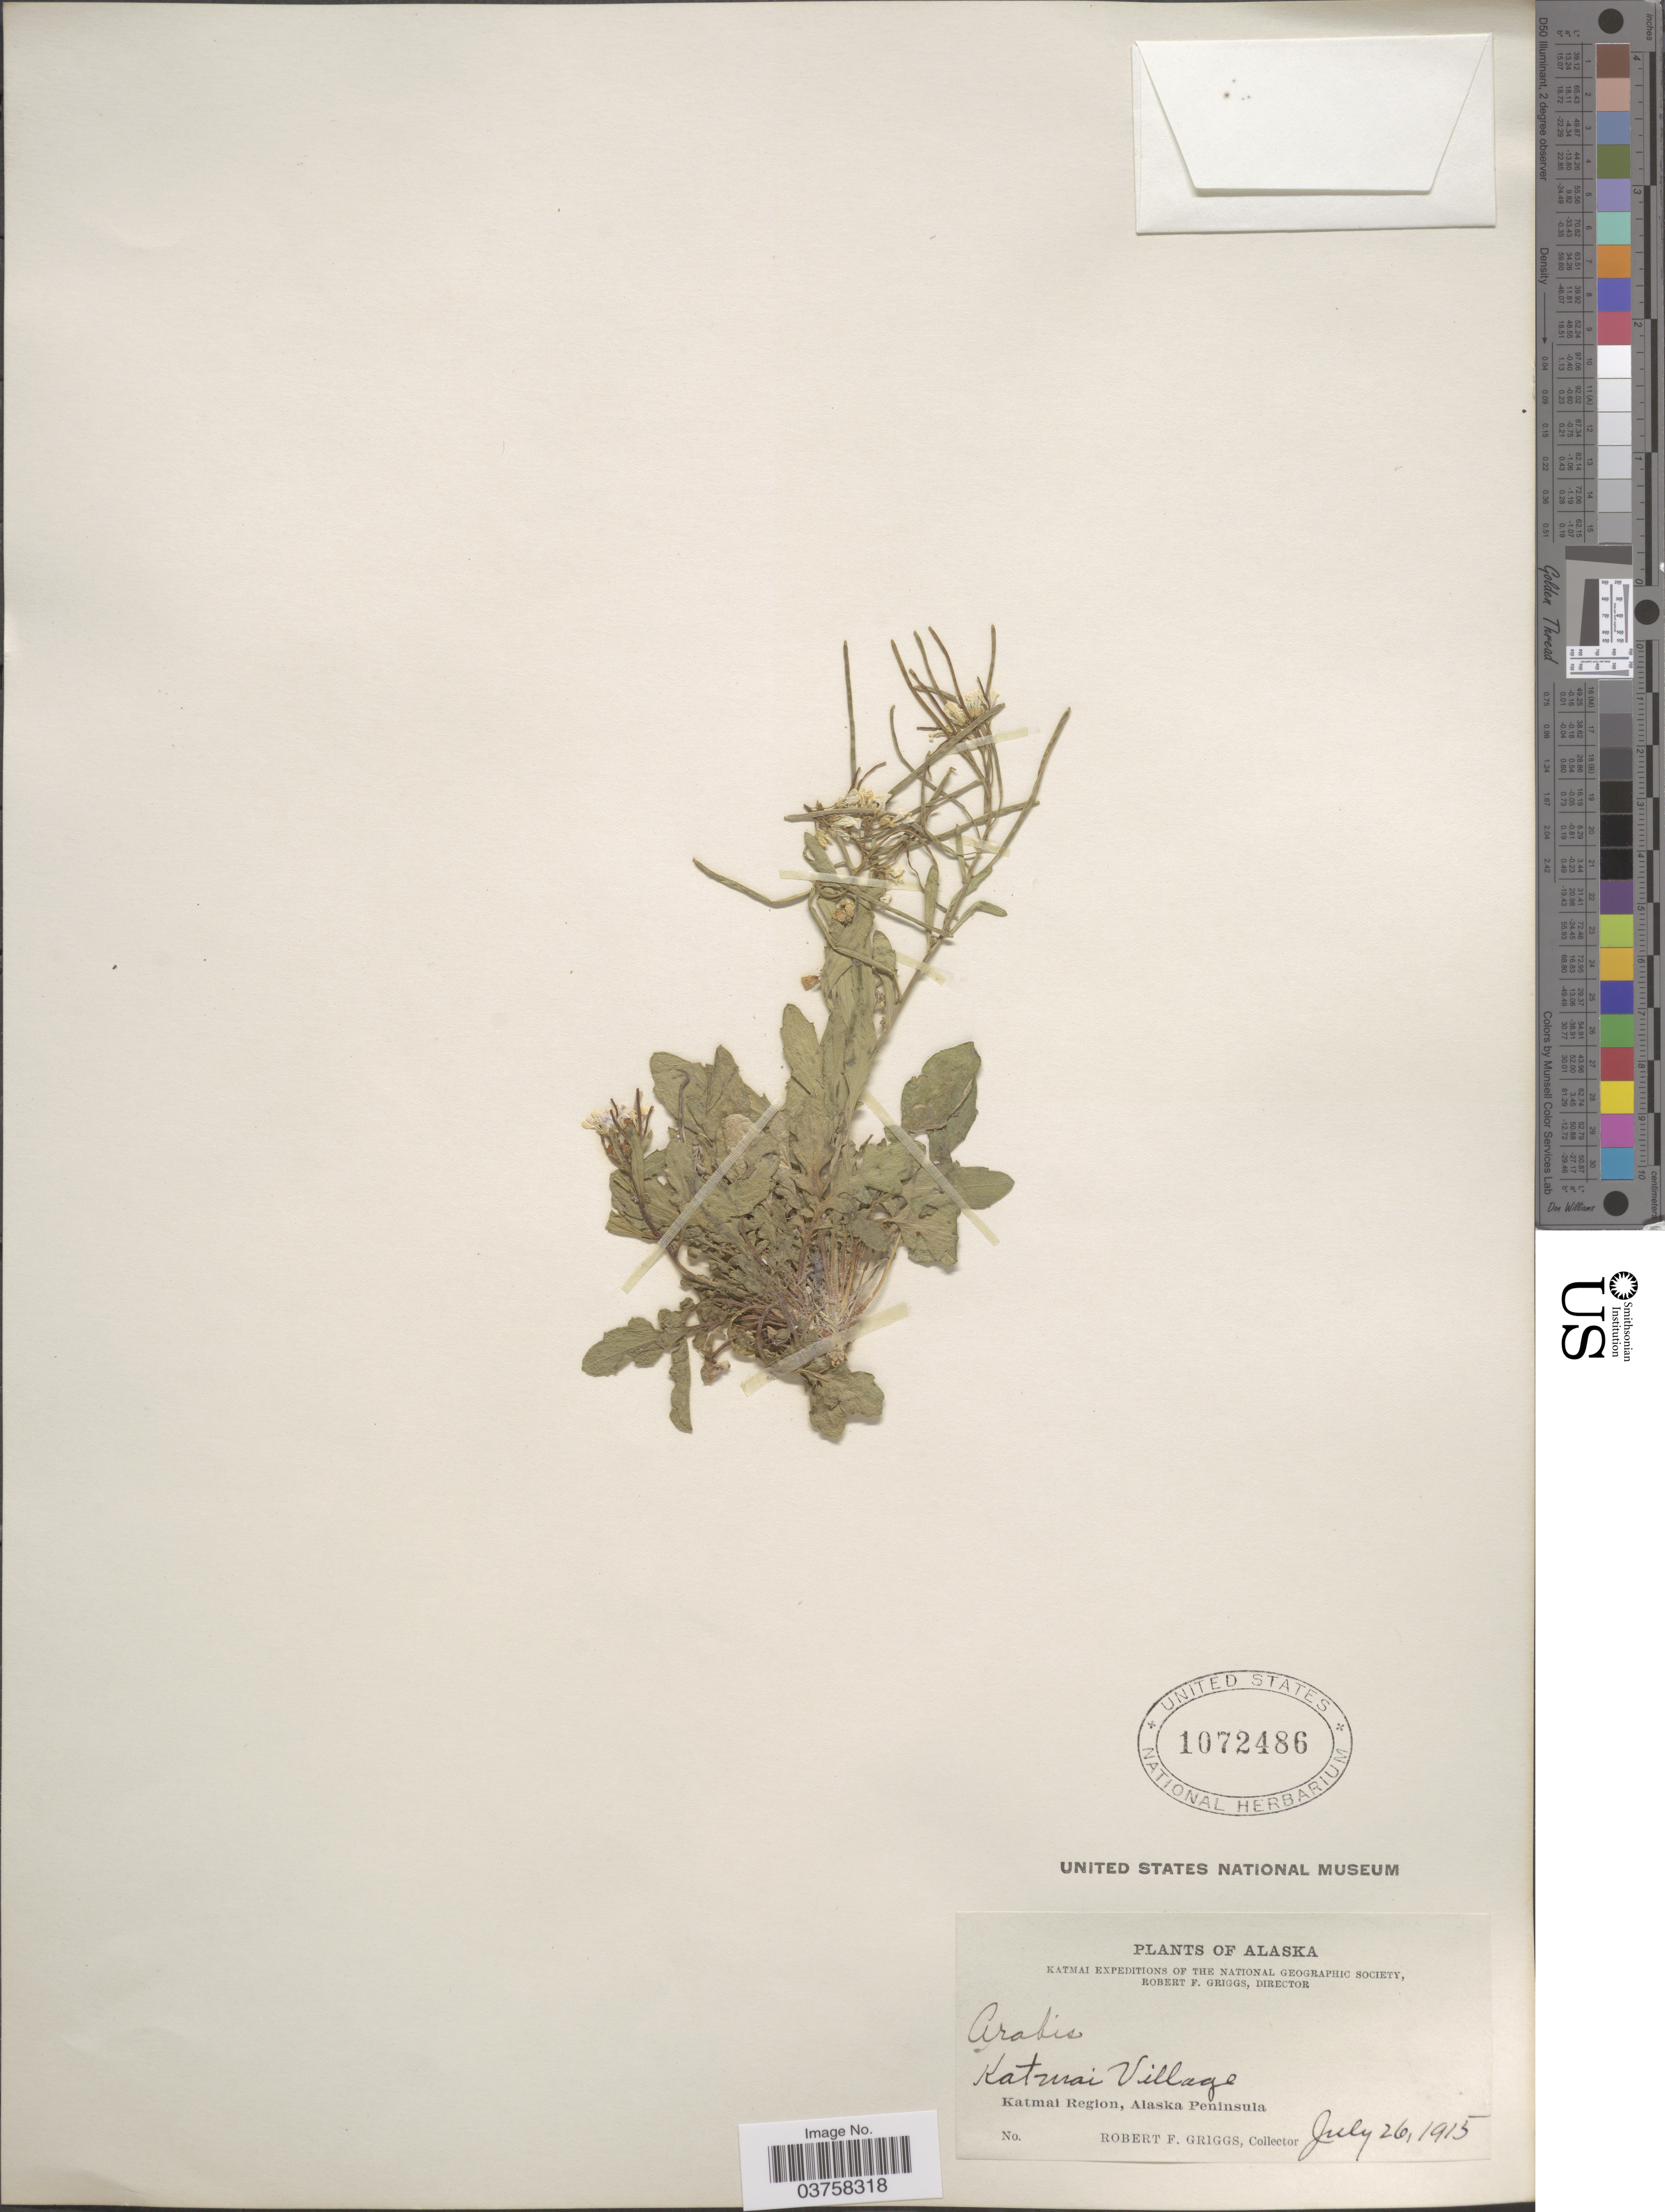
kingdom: Plantae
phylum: Tracheophyta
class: Magnoliopsida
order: Brassicales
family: Brassicaceae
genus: Arabidopsis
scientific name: Arabidopsis lyrata subsp. kamchatica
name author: (Fisch. ex DC.) O'Kane & Al-Shehbaz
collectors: R. F. Griggs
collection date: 1915-07-26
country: United States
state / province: Alaska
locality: Katmai Village. Katmai Region, Alaska Peninsula.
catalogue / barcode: US 1072486